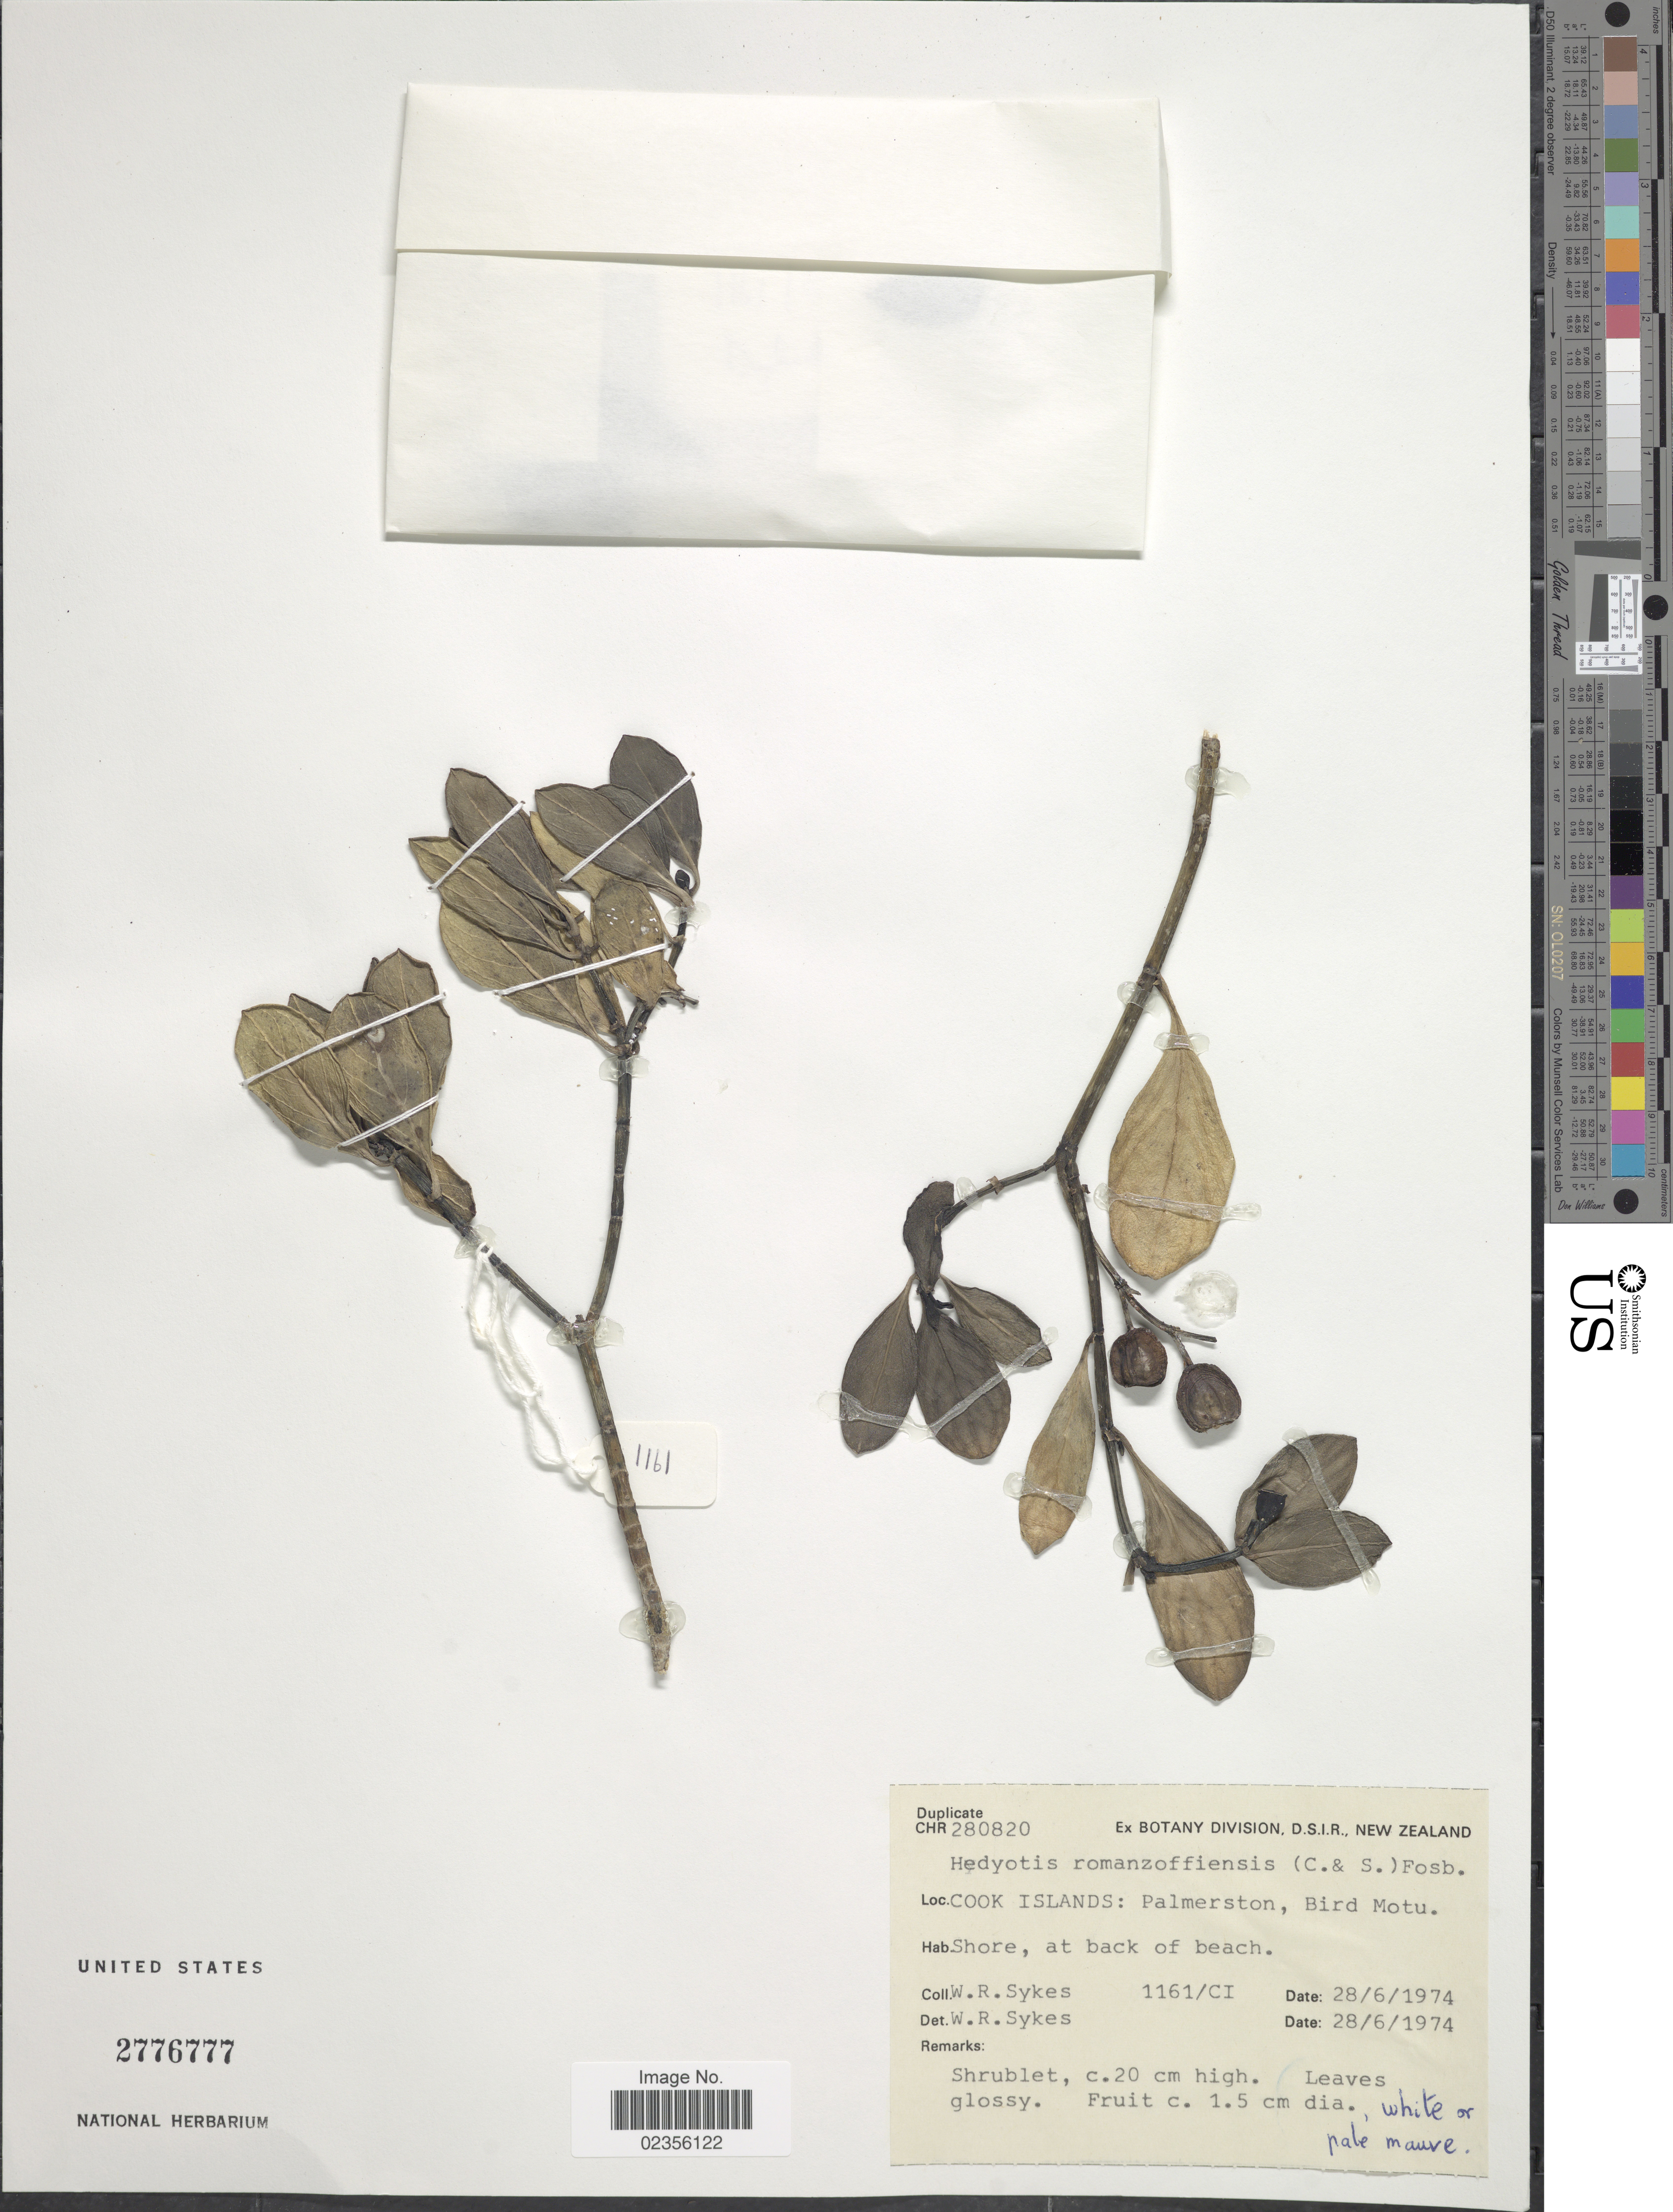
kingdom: Plantae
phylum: Tracheophyta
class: Magnoliopsida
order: Gentianales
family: Rubiaceae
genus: Kadua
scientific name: Kadua romanzoffiensis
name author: Cham. & Schltdl.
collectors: W. R. Sykes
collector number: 1161/CI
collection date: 1974-06-28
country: Cook Islands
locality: Palmerston, Bird Motu. Shore, at back of beach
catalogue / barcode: US 2776777